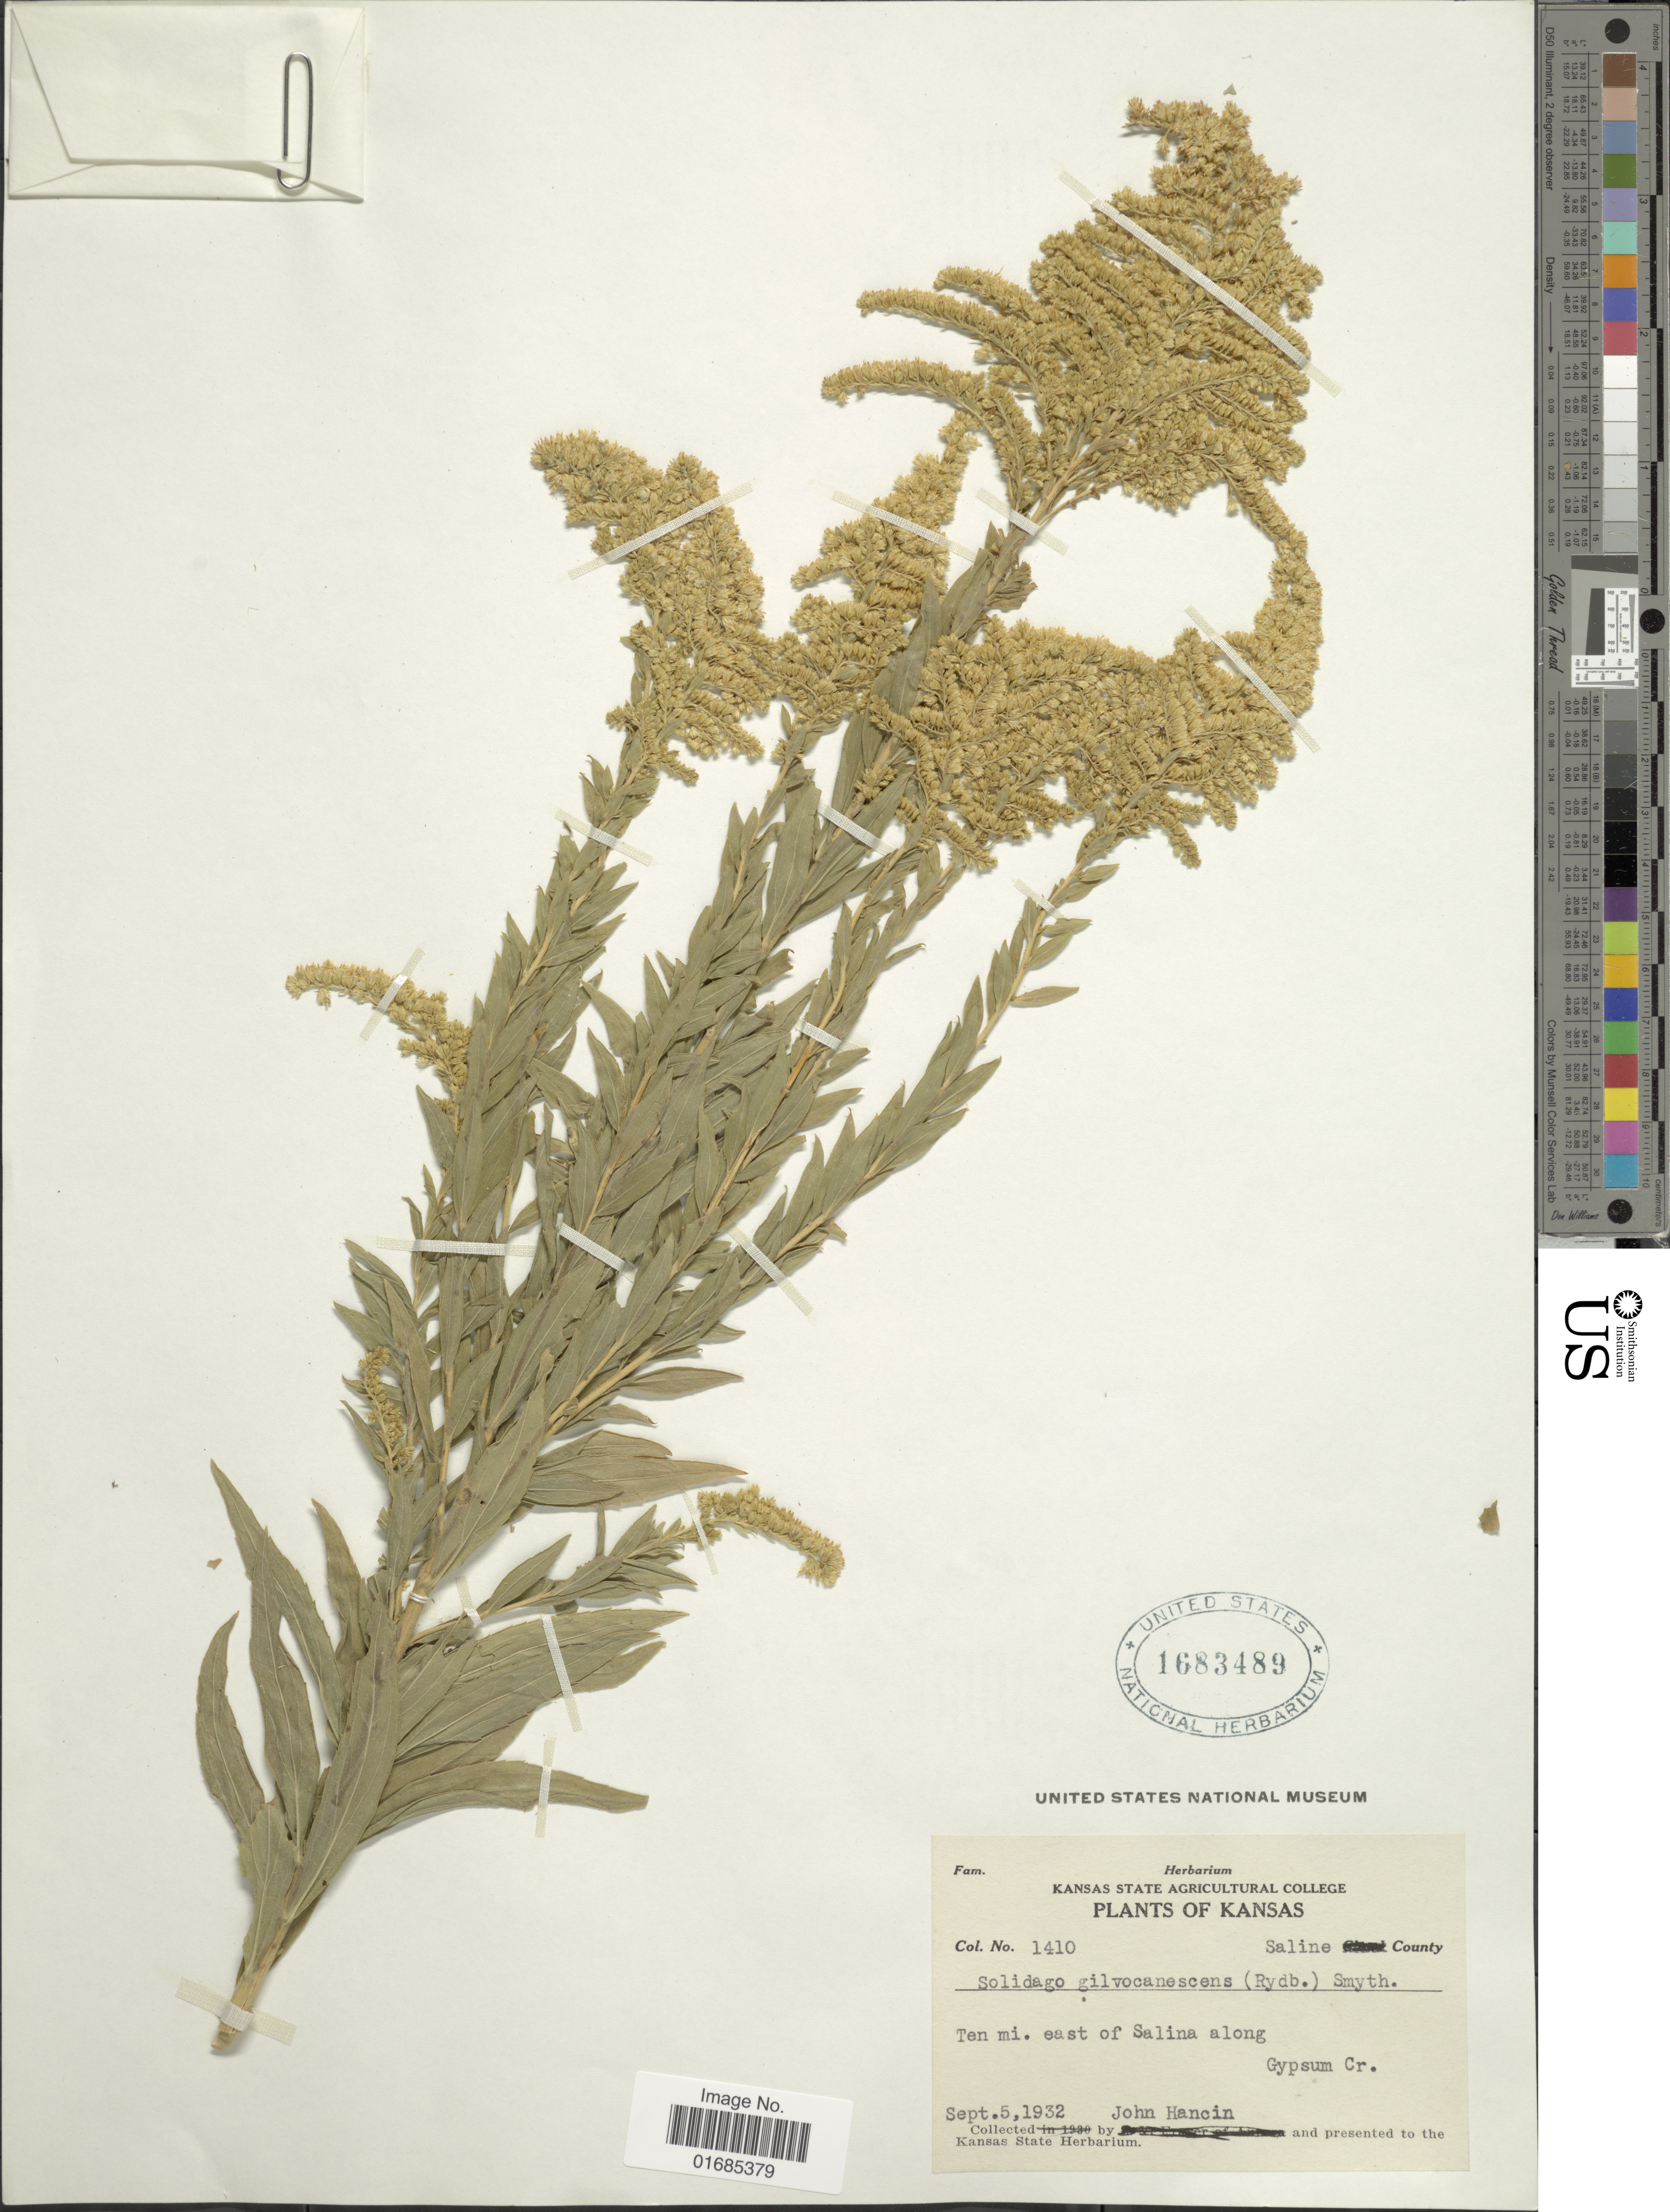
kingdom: Plantae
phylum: Tracheophyta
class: Magnoliopsida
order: Asterales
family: Asteraceae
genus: Solidago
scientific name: Solidago canadensis var. gilvocanescens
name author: Rydb.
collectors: J. Hancin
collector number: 1410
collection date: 1932-09-05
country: United States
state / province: Kansas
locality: Saline County, Ten mi. east of Salina along Gypsum Cr.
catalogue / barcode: US 1683489